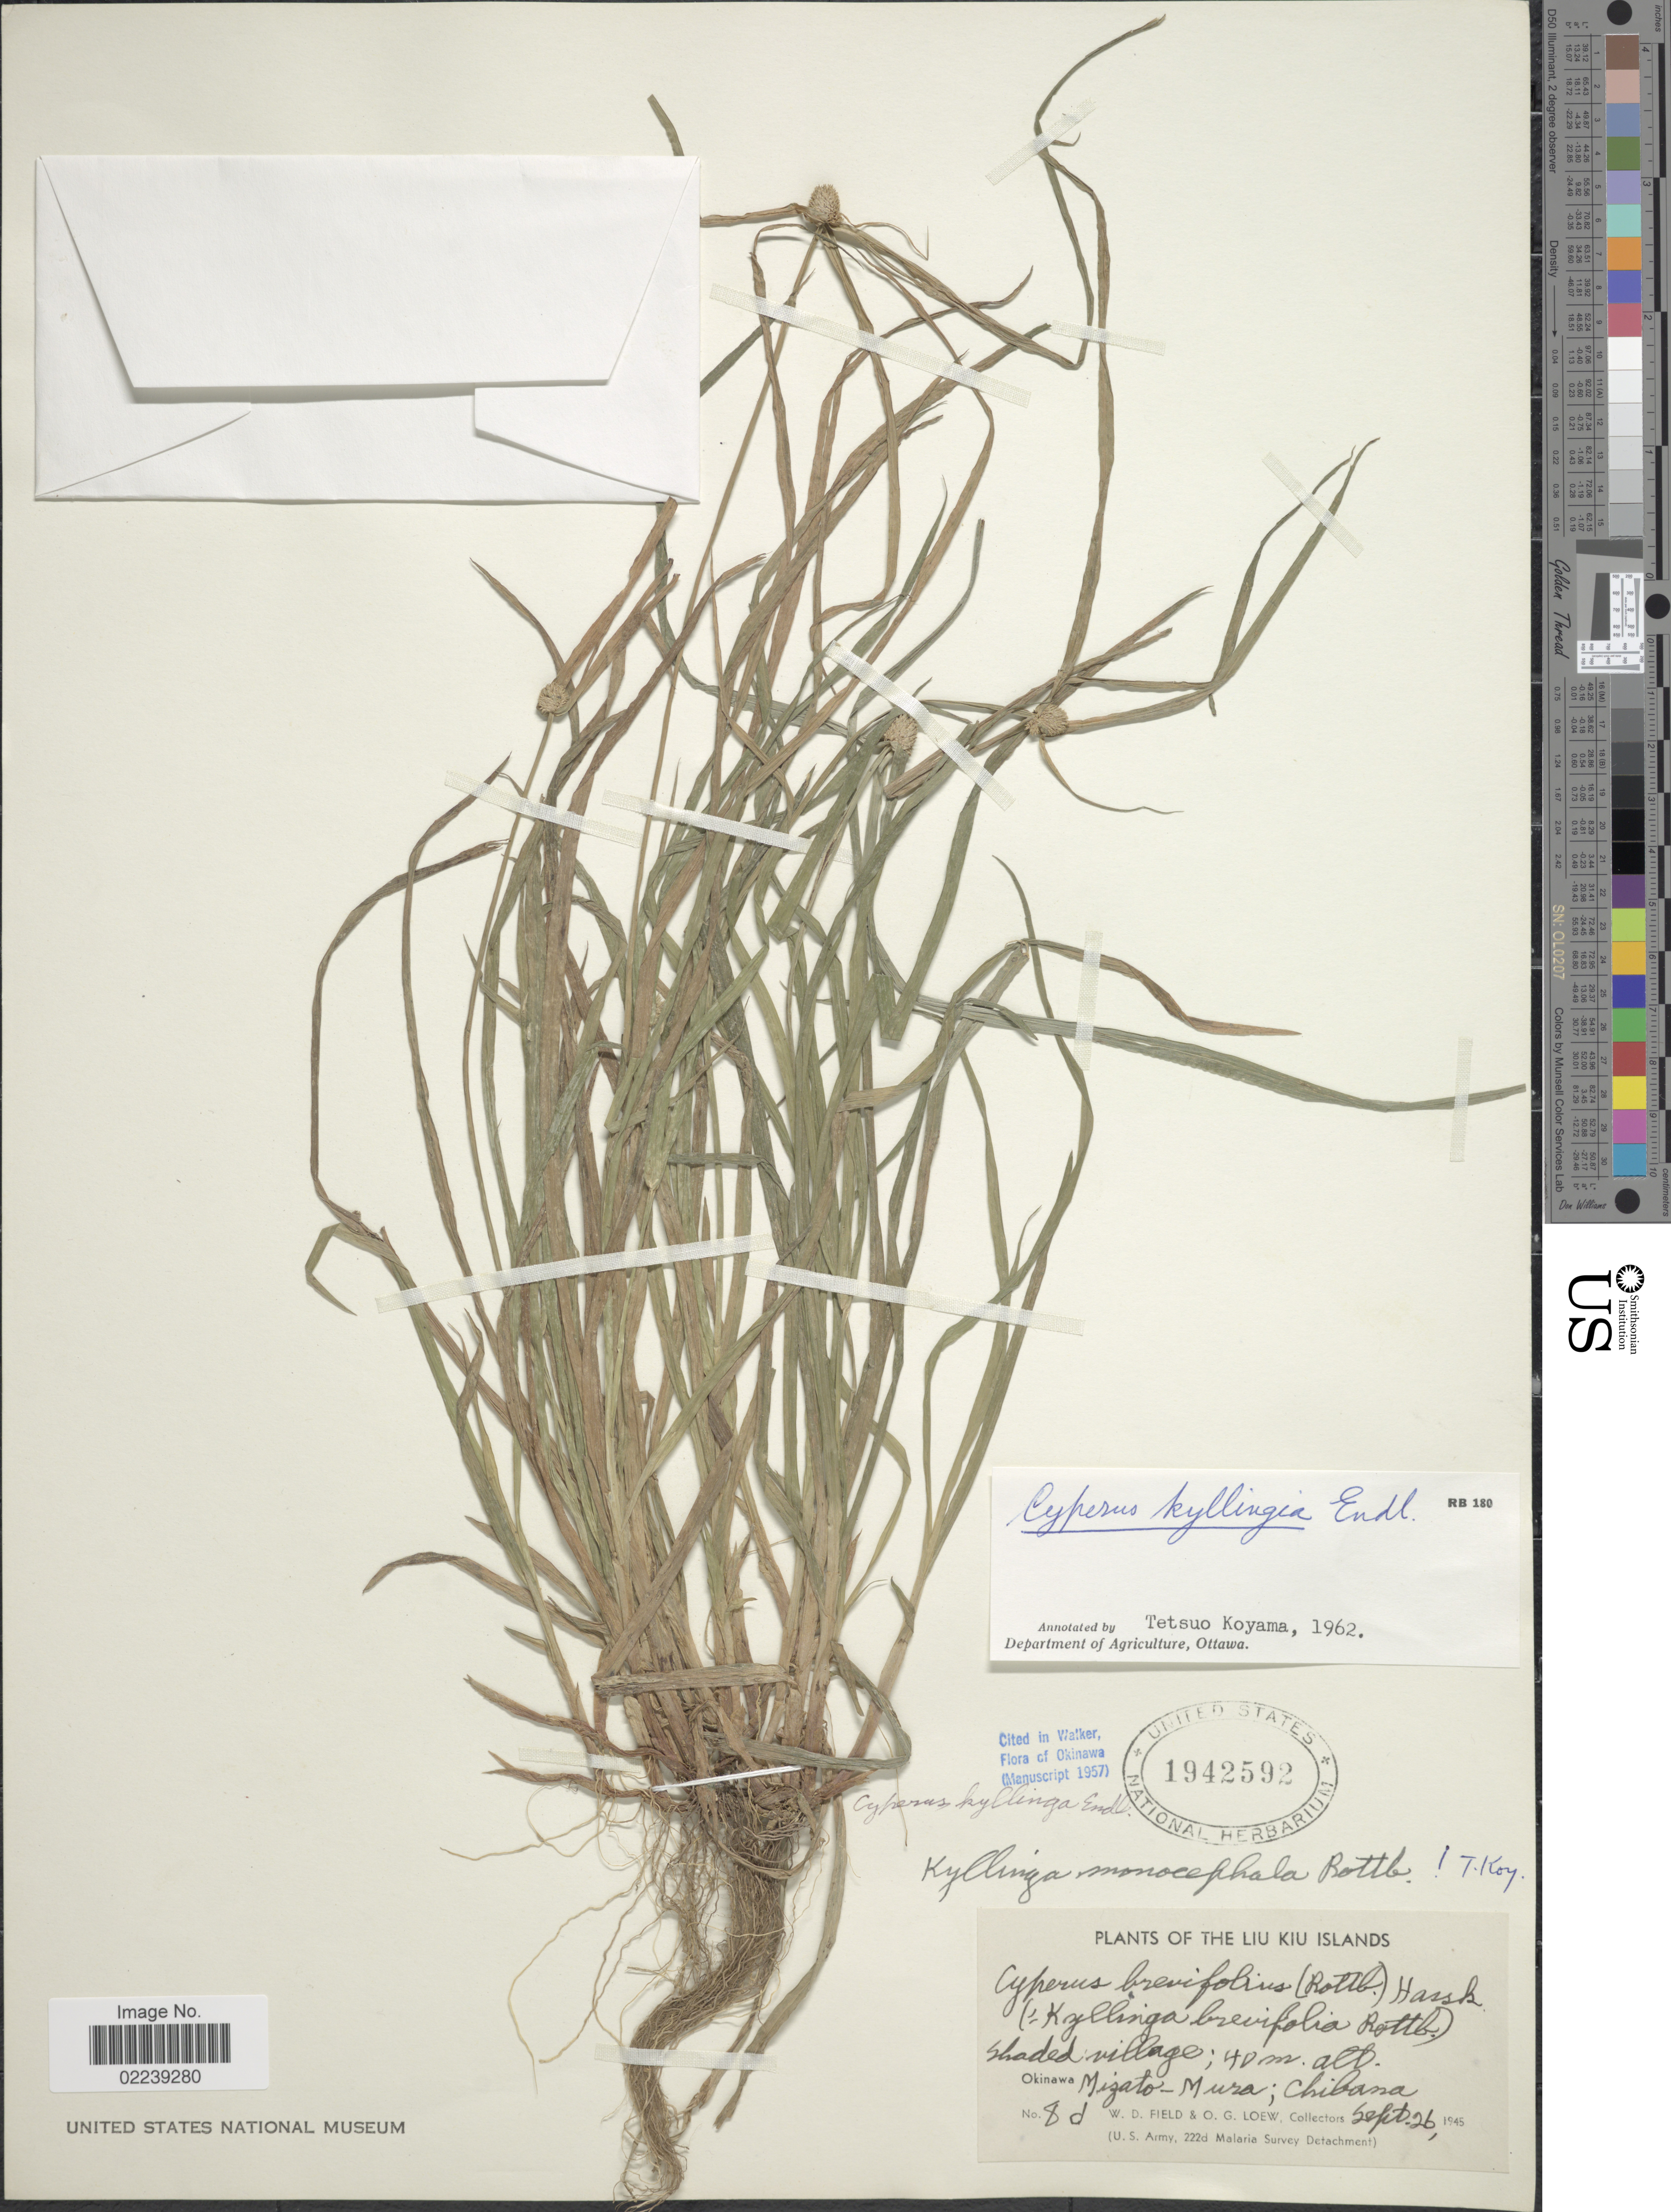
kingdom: Plantae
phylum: Tracheophyta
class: Liliopsida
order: Poales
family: Cyperaceae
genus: Cyperus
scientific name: Cyperus mindorensis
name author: (Steud.) Huygh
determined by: Strong, M. T., (US), Smithsonian Institution - National Museum of Natural History (UNITED STATES)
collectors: W. D. Field & O. G. Loew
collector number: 8D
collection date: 1945-09-26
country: Japan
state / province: Okinawa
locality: Liu Kiu Islands. Okinawa, Mizato-Muza; Chibana.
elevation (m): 40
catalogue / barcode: US 1942592